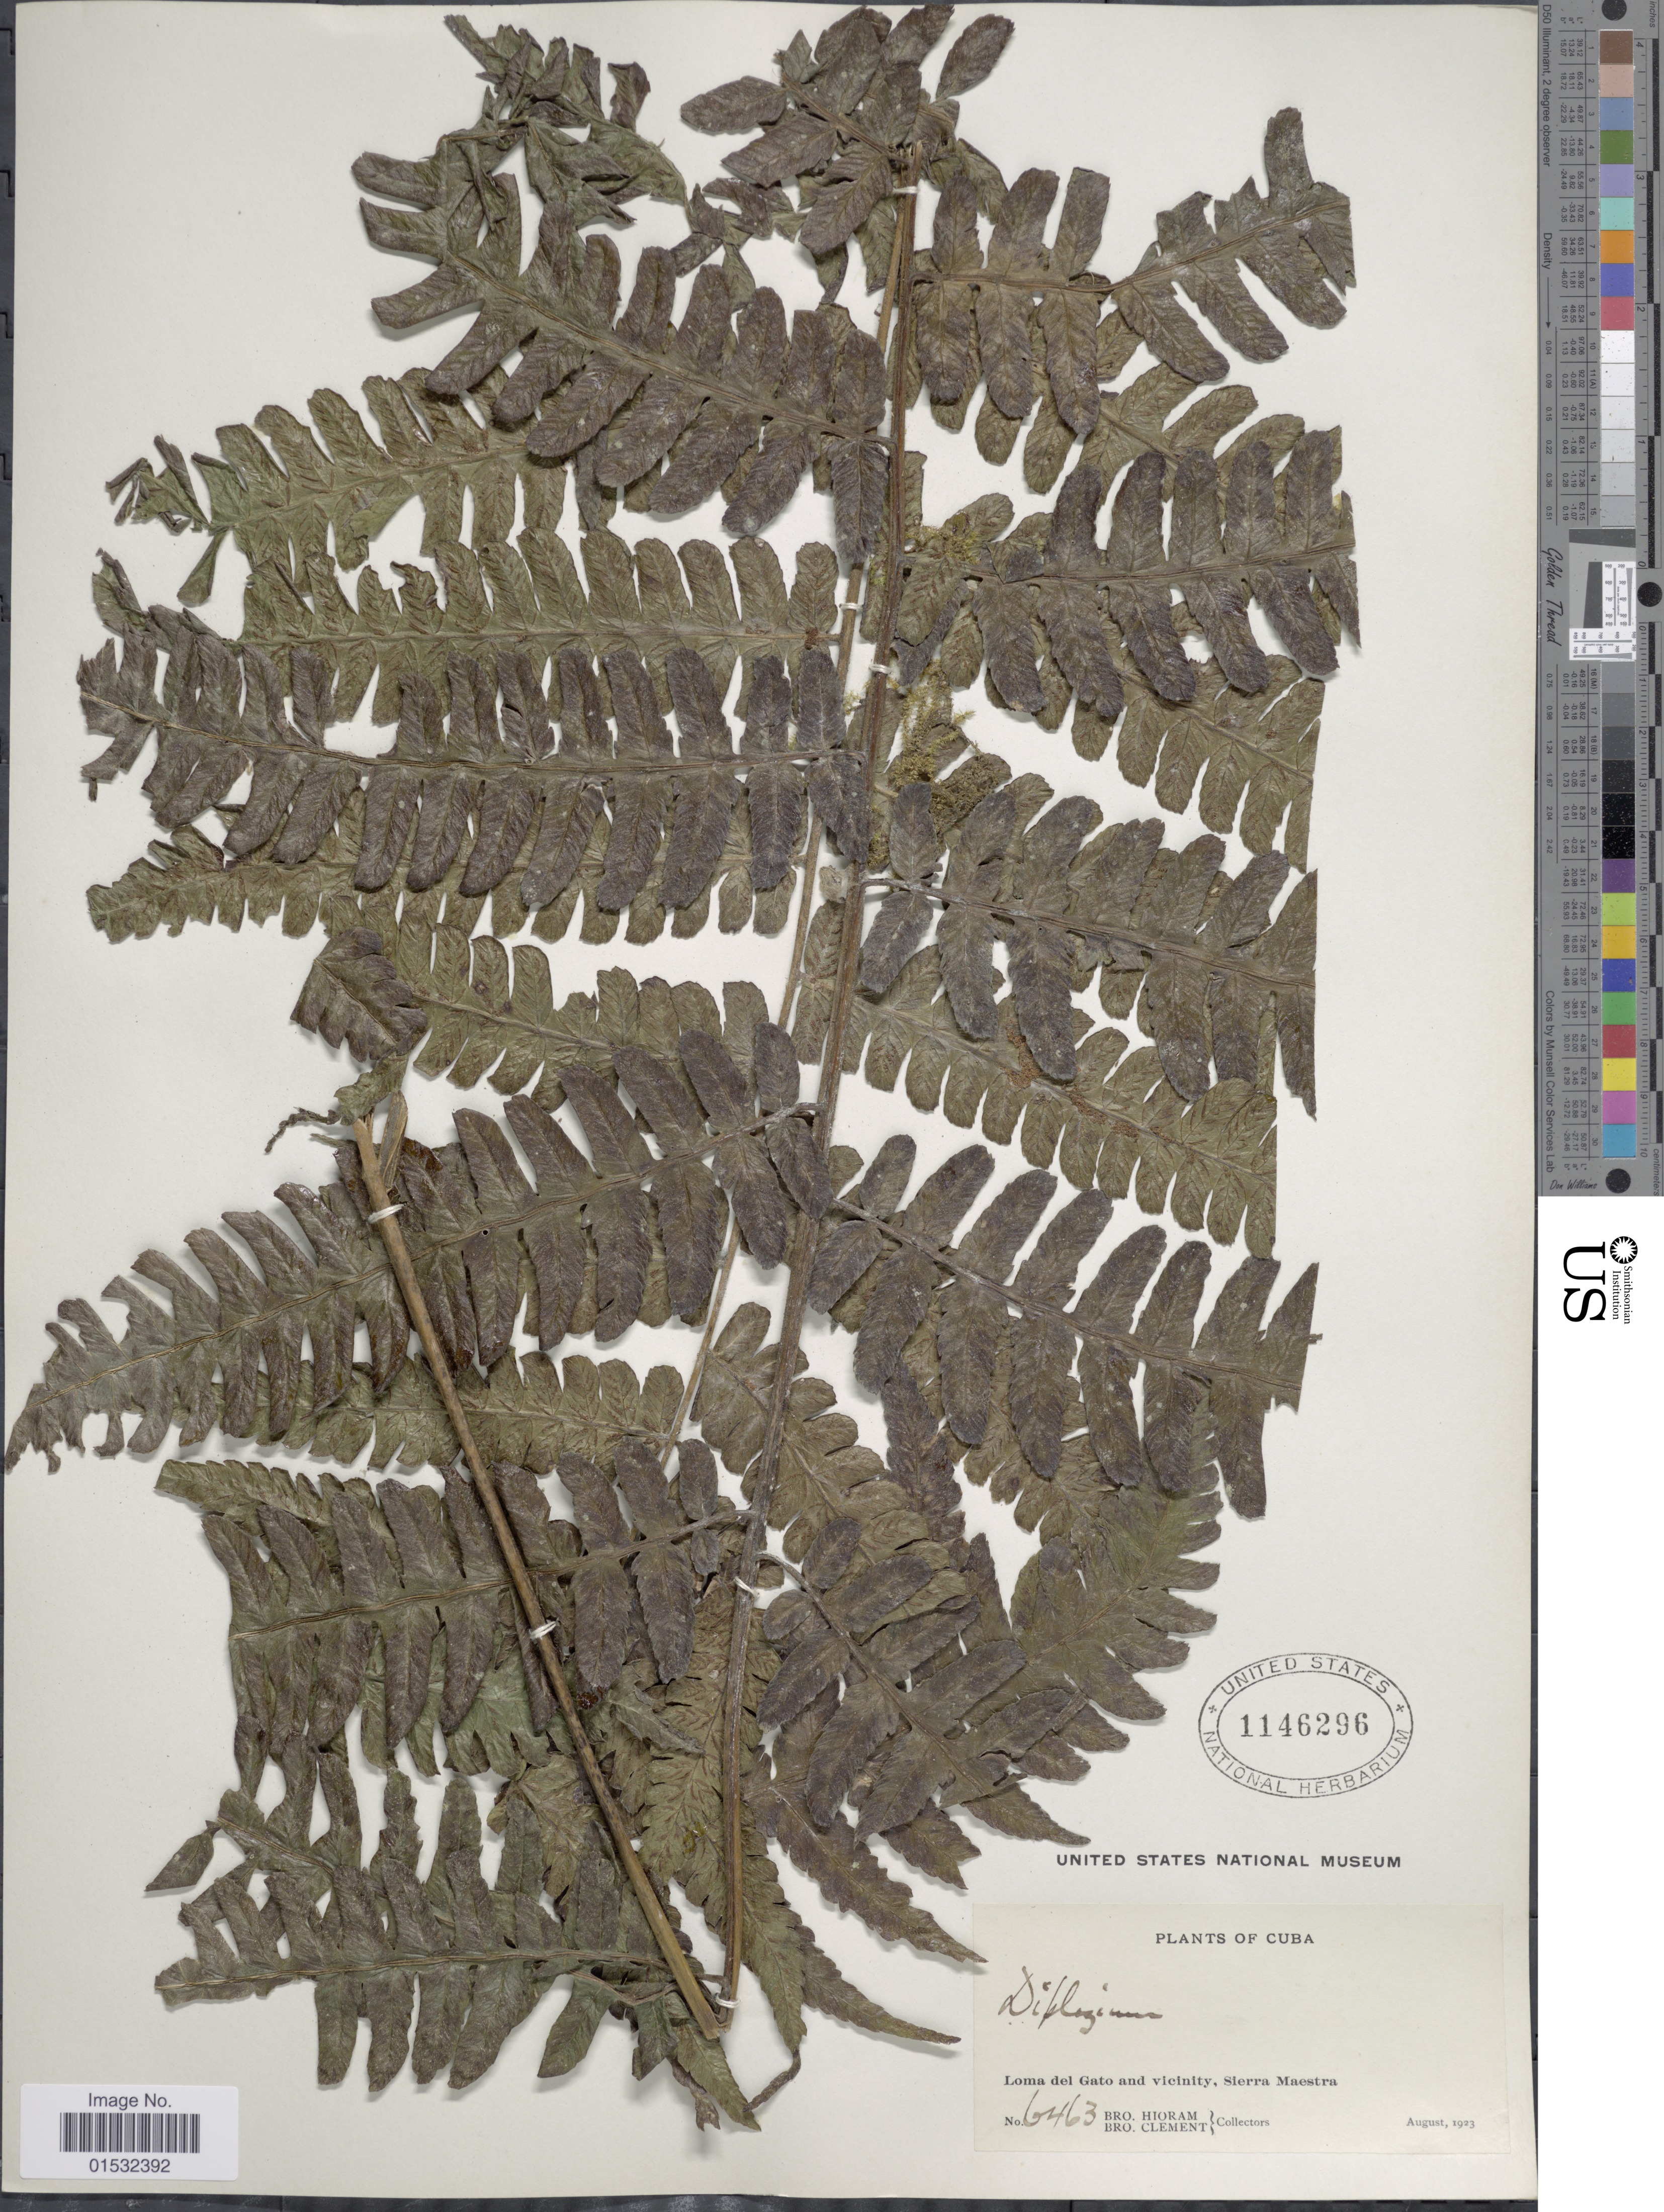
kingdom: Plantae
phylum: Tracheophyta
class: Polypodiopsida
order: Polypodiales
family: Athyriaceae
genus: Diplazium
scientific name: Diplazium striatum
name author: (L.) C. Presl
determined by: Sánchez, C.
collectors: Bro. Hioram & B. Clement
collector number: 6463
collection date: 1923-08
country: Cuba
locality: Loma del Gato and vicinity, Sierra Maestra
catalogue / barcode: US 1146296